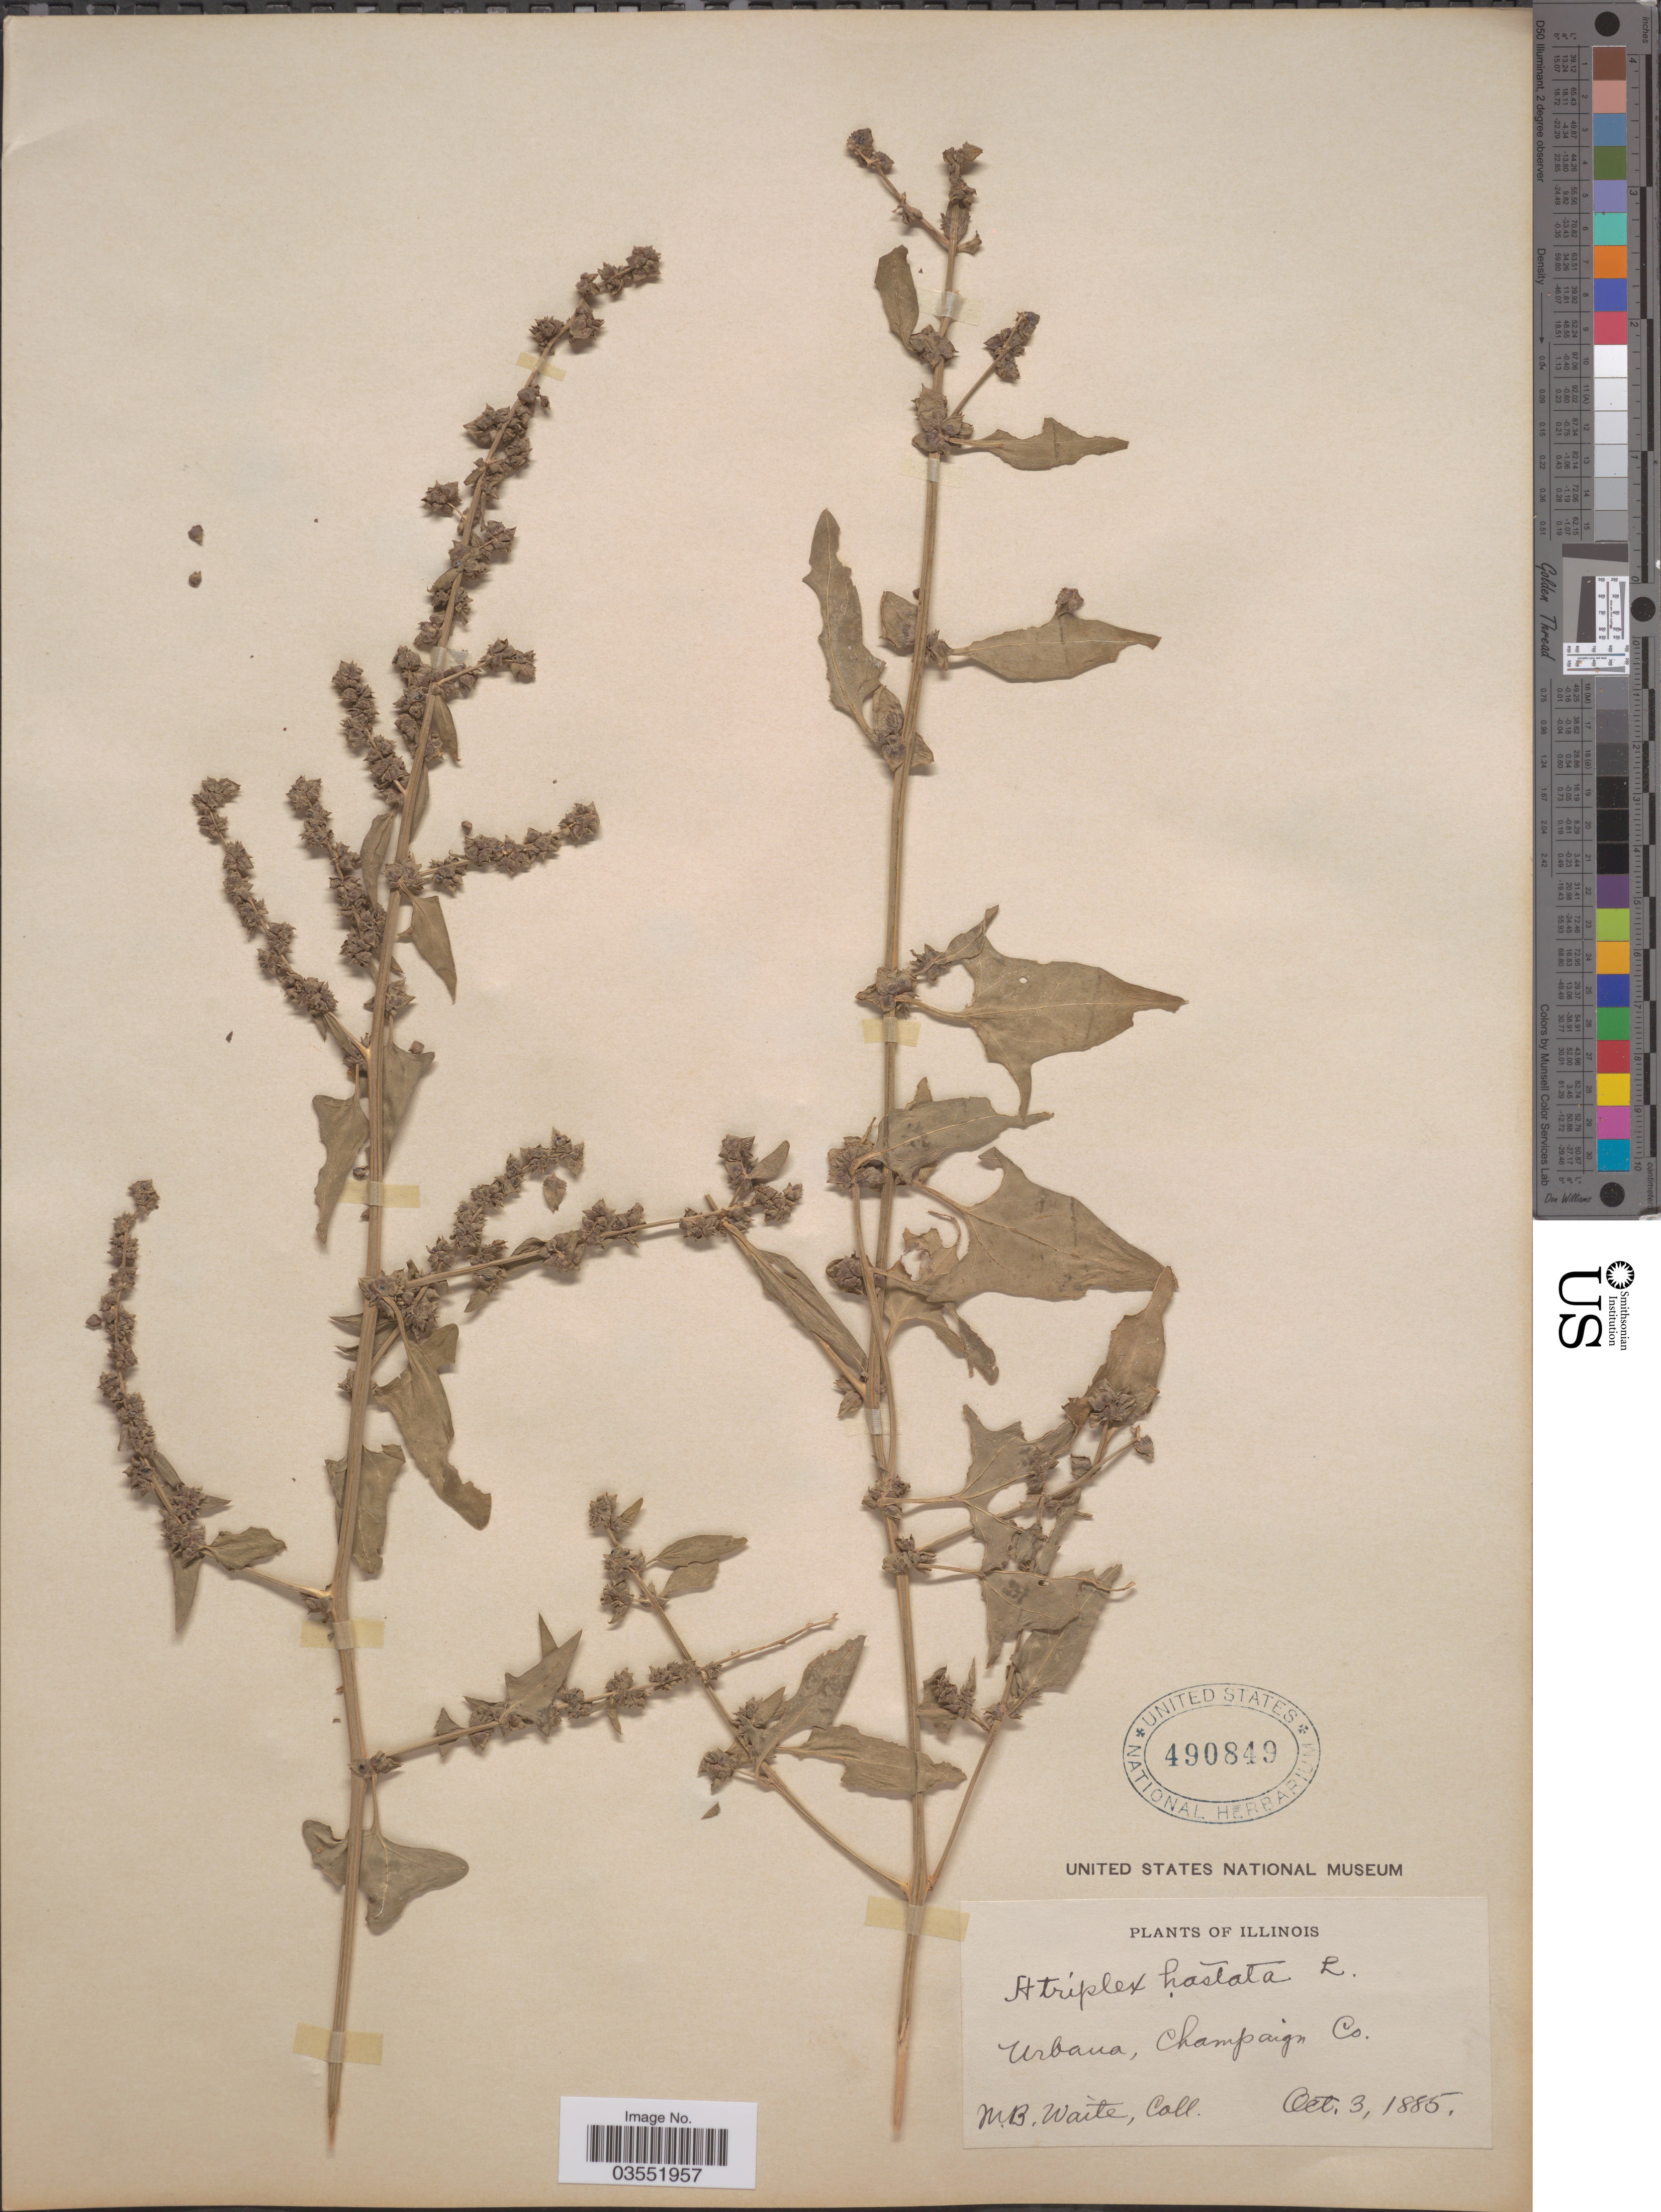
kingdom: Plantae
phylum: Tracheophyta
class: Magnoliopsida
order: Caryophyllales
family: Amaranthaceae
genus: Atriplex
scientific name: Atriplex hastata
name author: L.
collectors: M. B. Waite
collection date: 1885-10-03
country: United States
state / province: Illinois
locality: Urbana, Champaign Co.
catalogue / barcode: US 490849